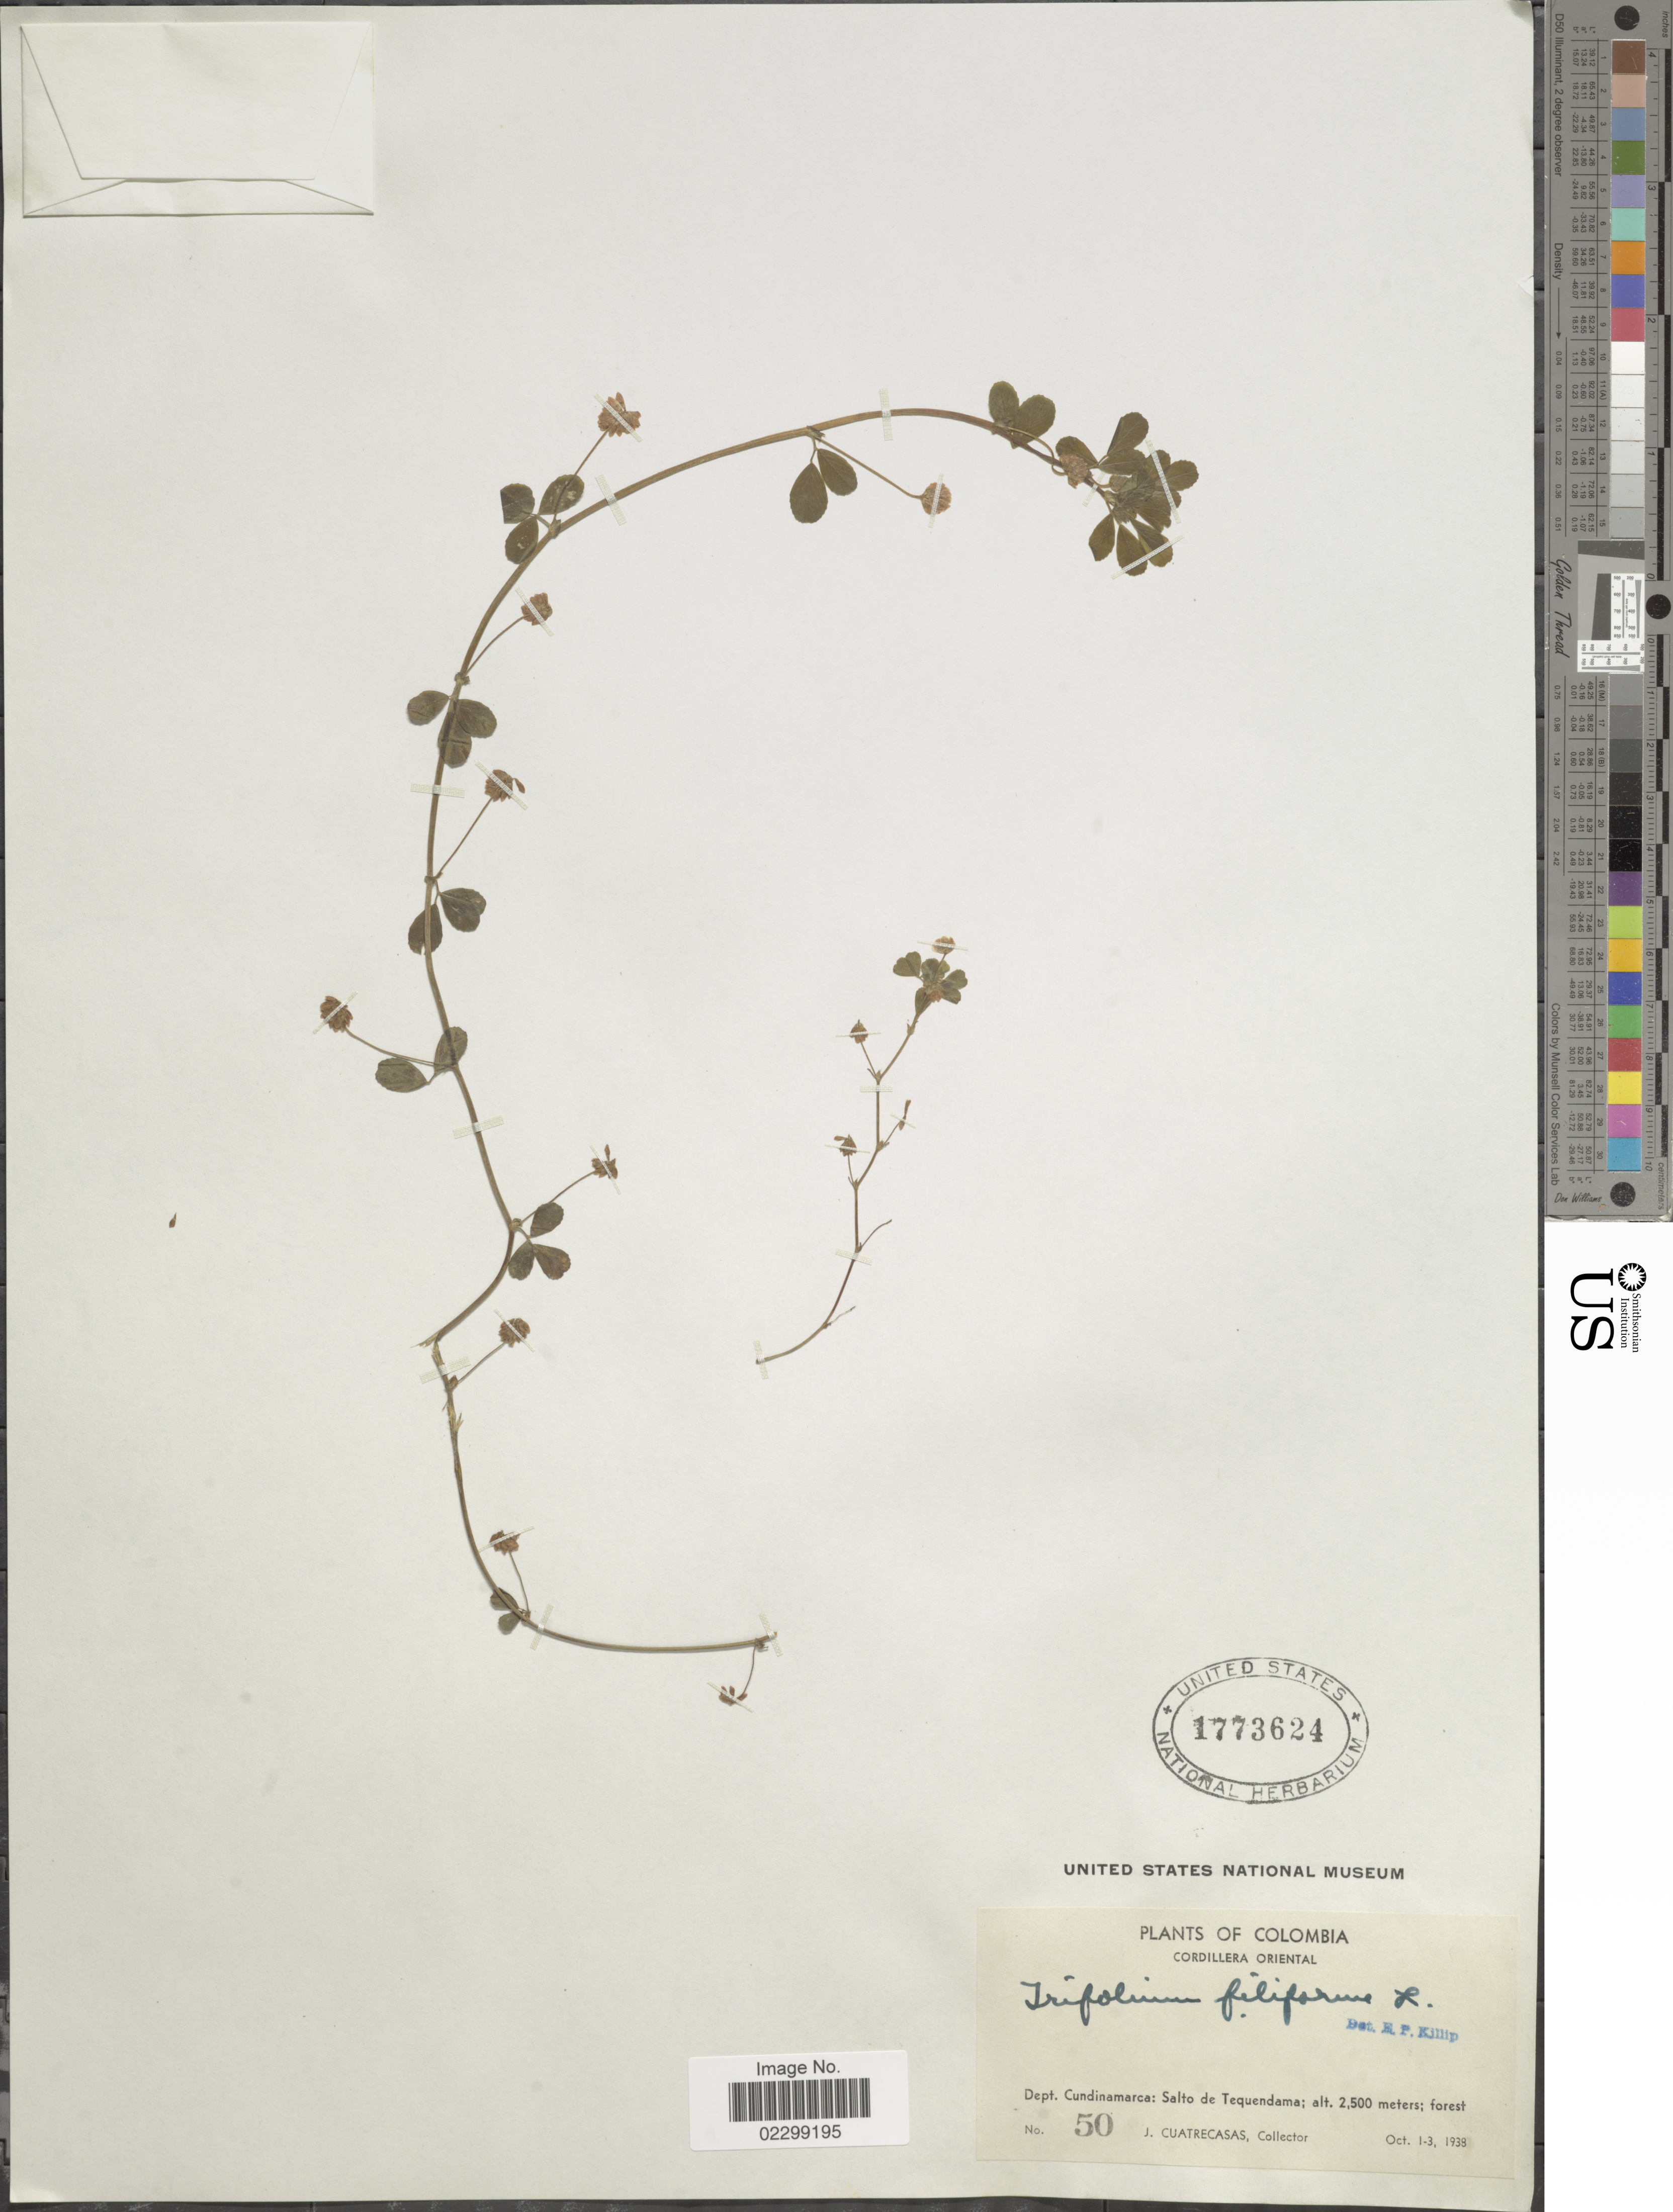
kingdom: Plantae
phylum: Tracheophyta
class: Magnoliopsida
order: Fabales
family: Fabaceae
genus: Trifolium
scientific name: Trifolium dubium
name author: Sibth.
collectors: J. Cuatrecasas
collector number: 50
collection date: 1938-10-01/1938-10-03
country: Colombia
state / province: Cundinamarca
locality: Cordillera Oriental, Salto de Tequendama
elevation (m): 2500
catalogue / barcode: US 1773624